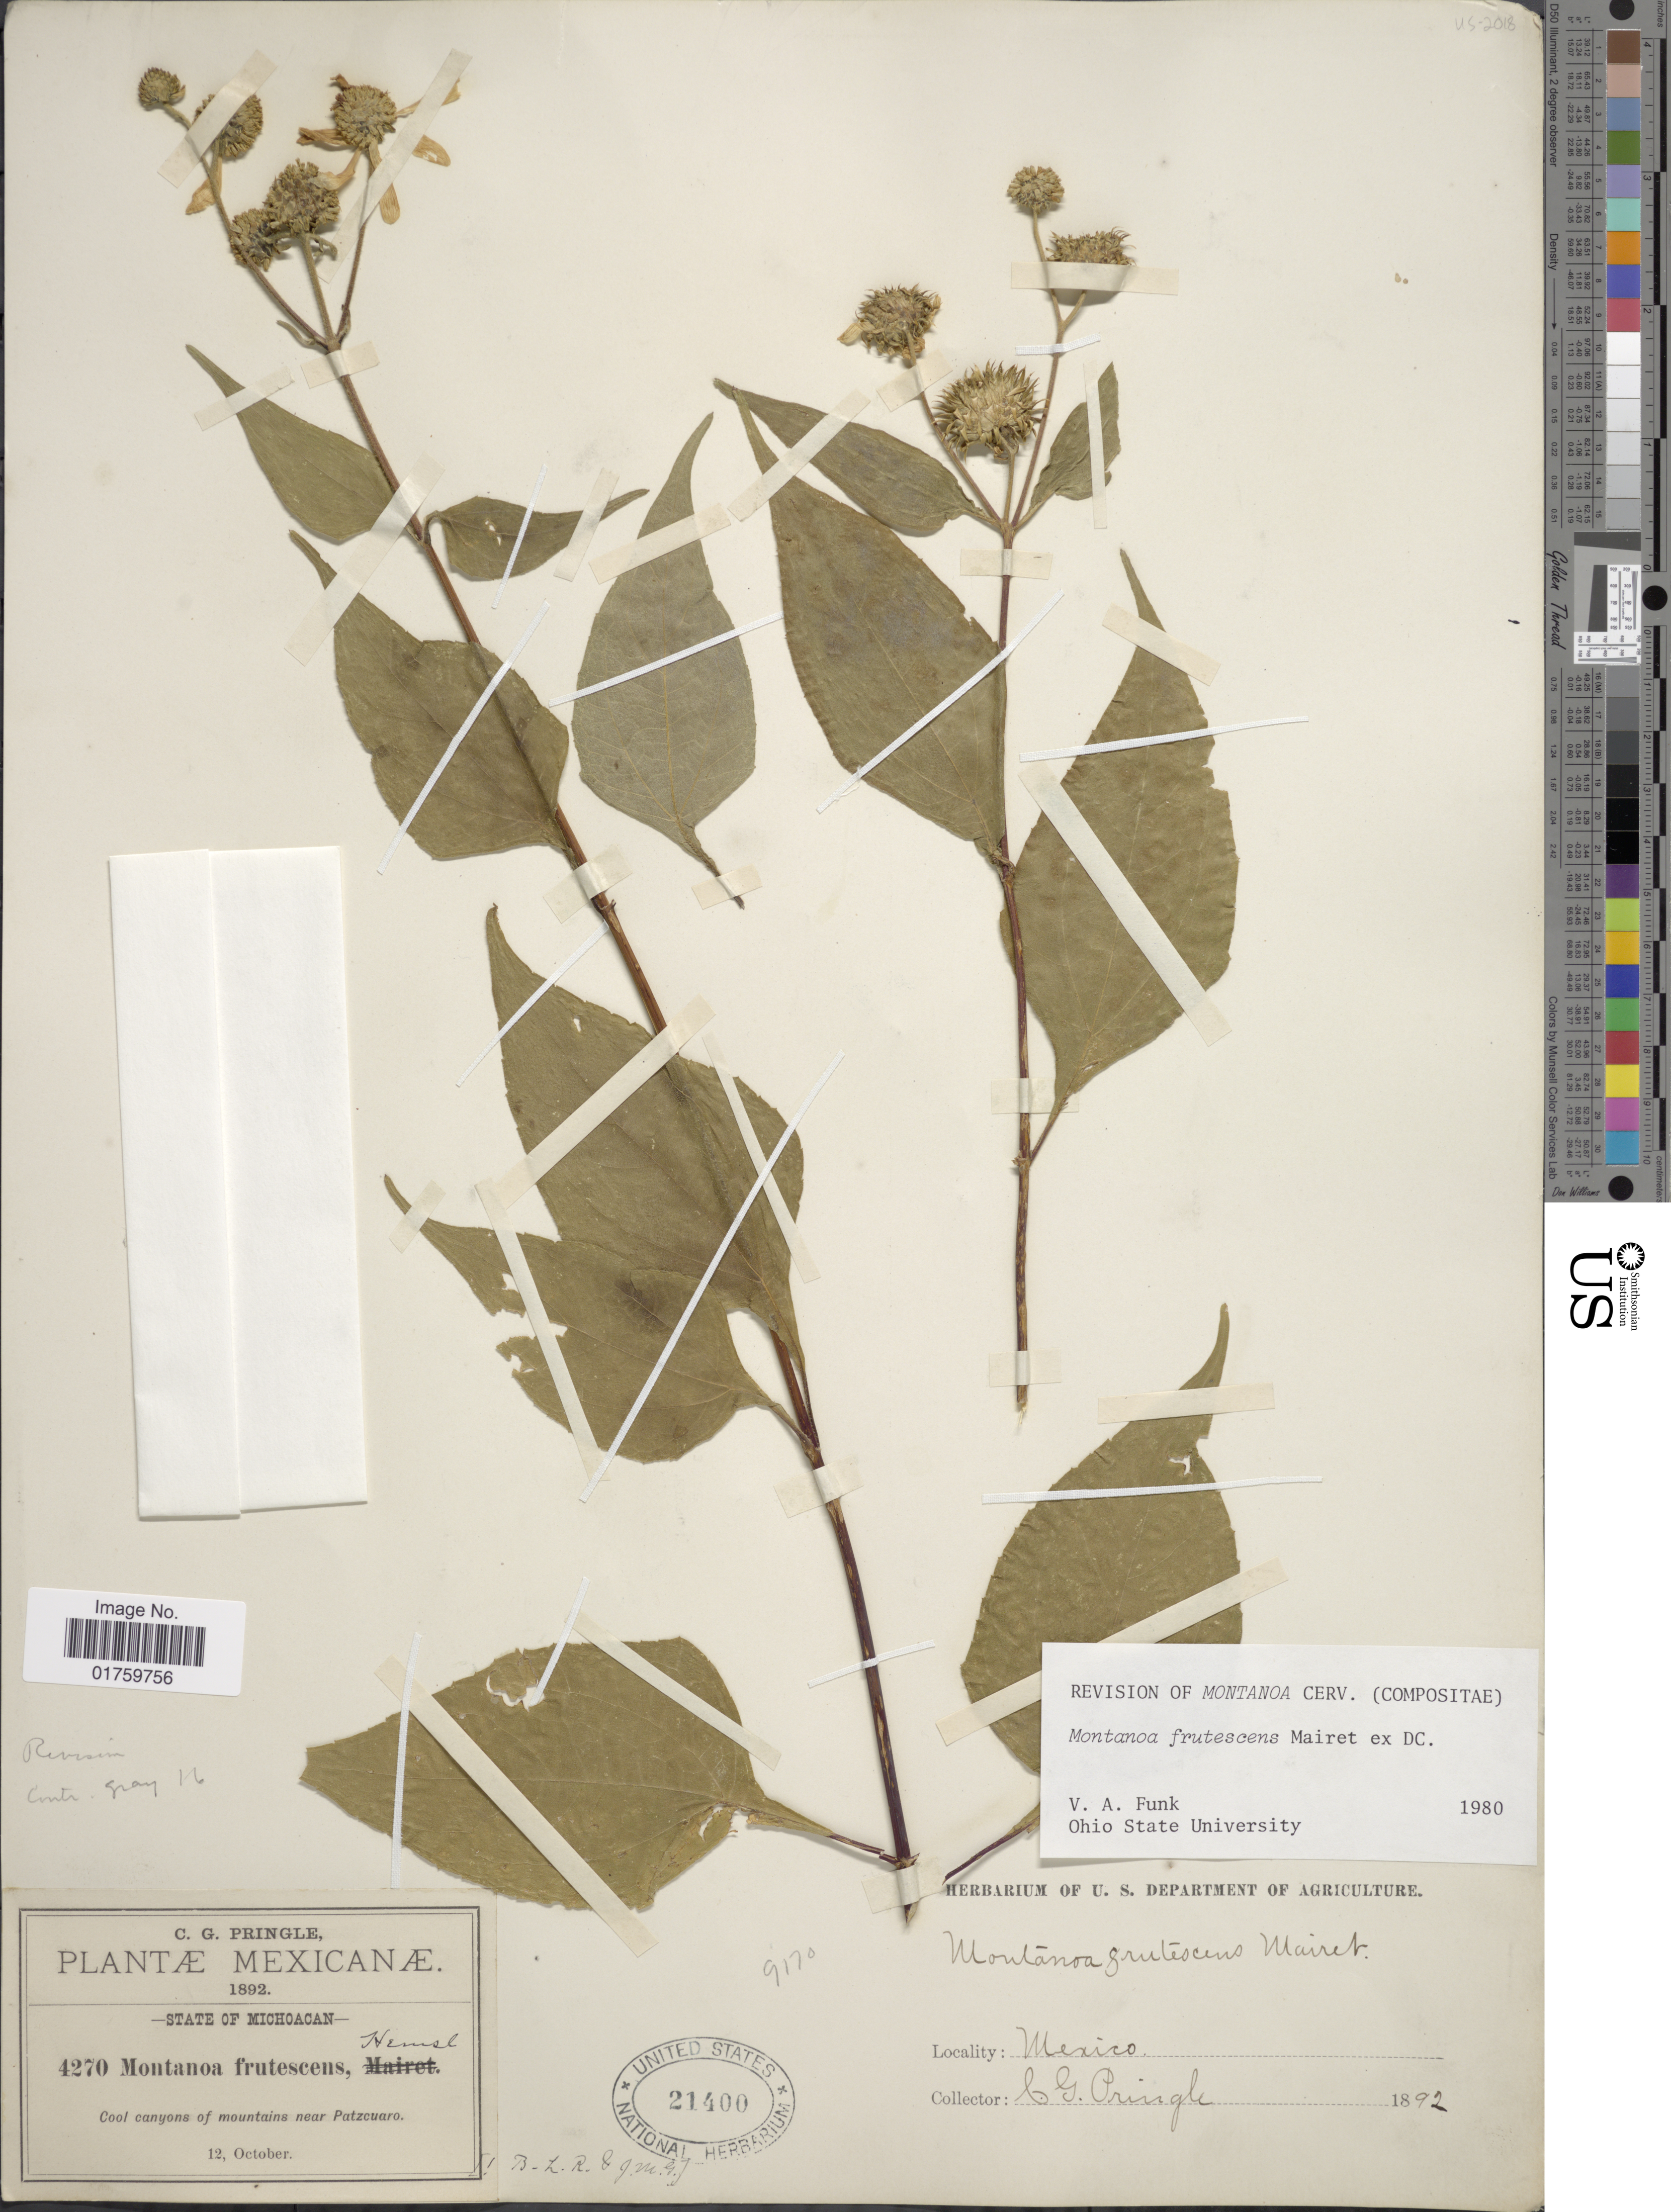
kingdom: Plantae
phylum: Tracheophyta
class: Magnoliopsida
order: Asterales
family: Asteraceae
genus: Montanoa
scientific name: Montanoa frutescens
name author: Mairet ex DC.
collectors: C. G. Pringle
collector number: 4270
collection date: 1892-10-12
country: Mexico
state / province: Michoacán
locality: Cool canyons of mountains near Patzcuaro.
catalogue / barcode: US 21400